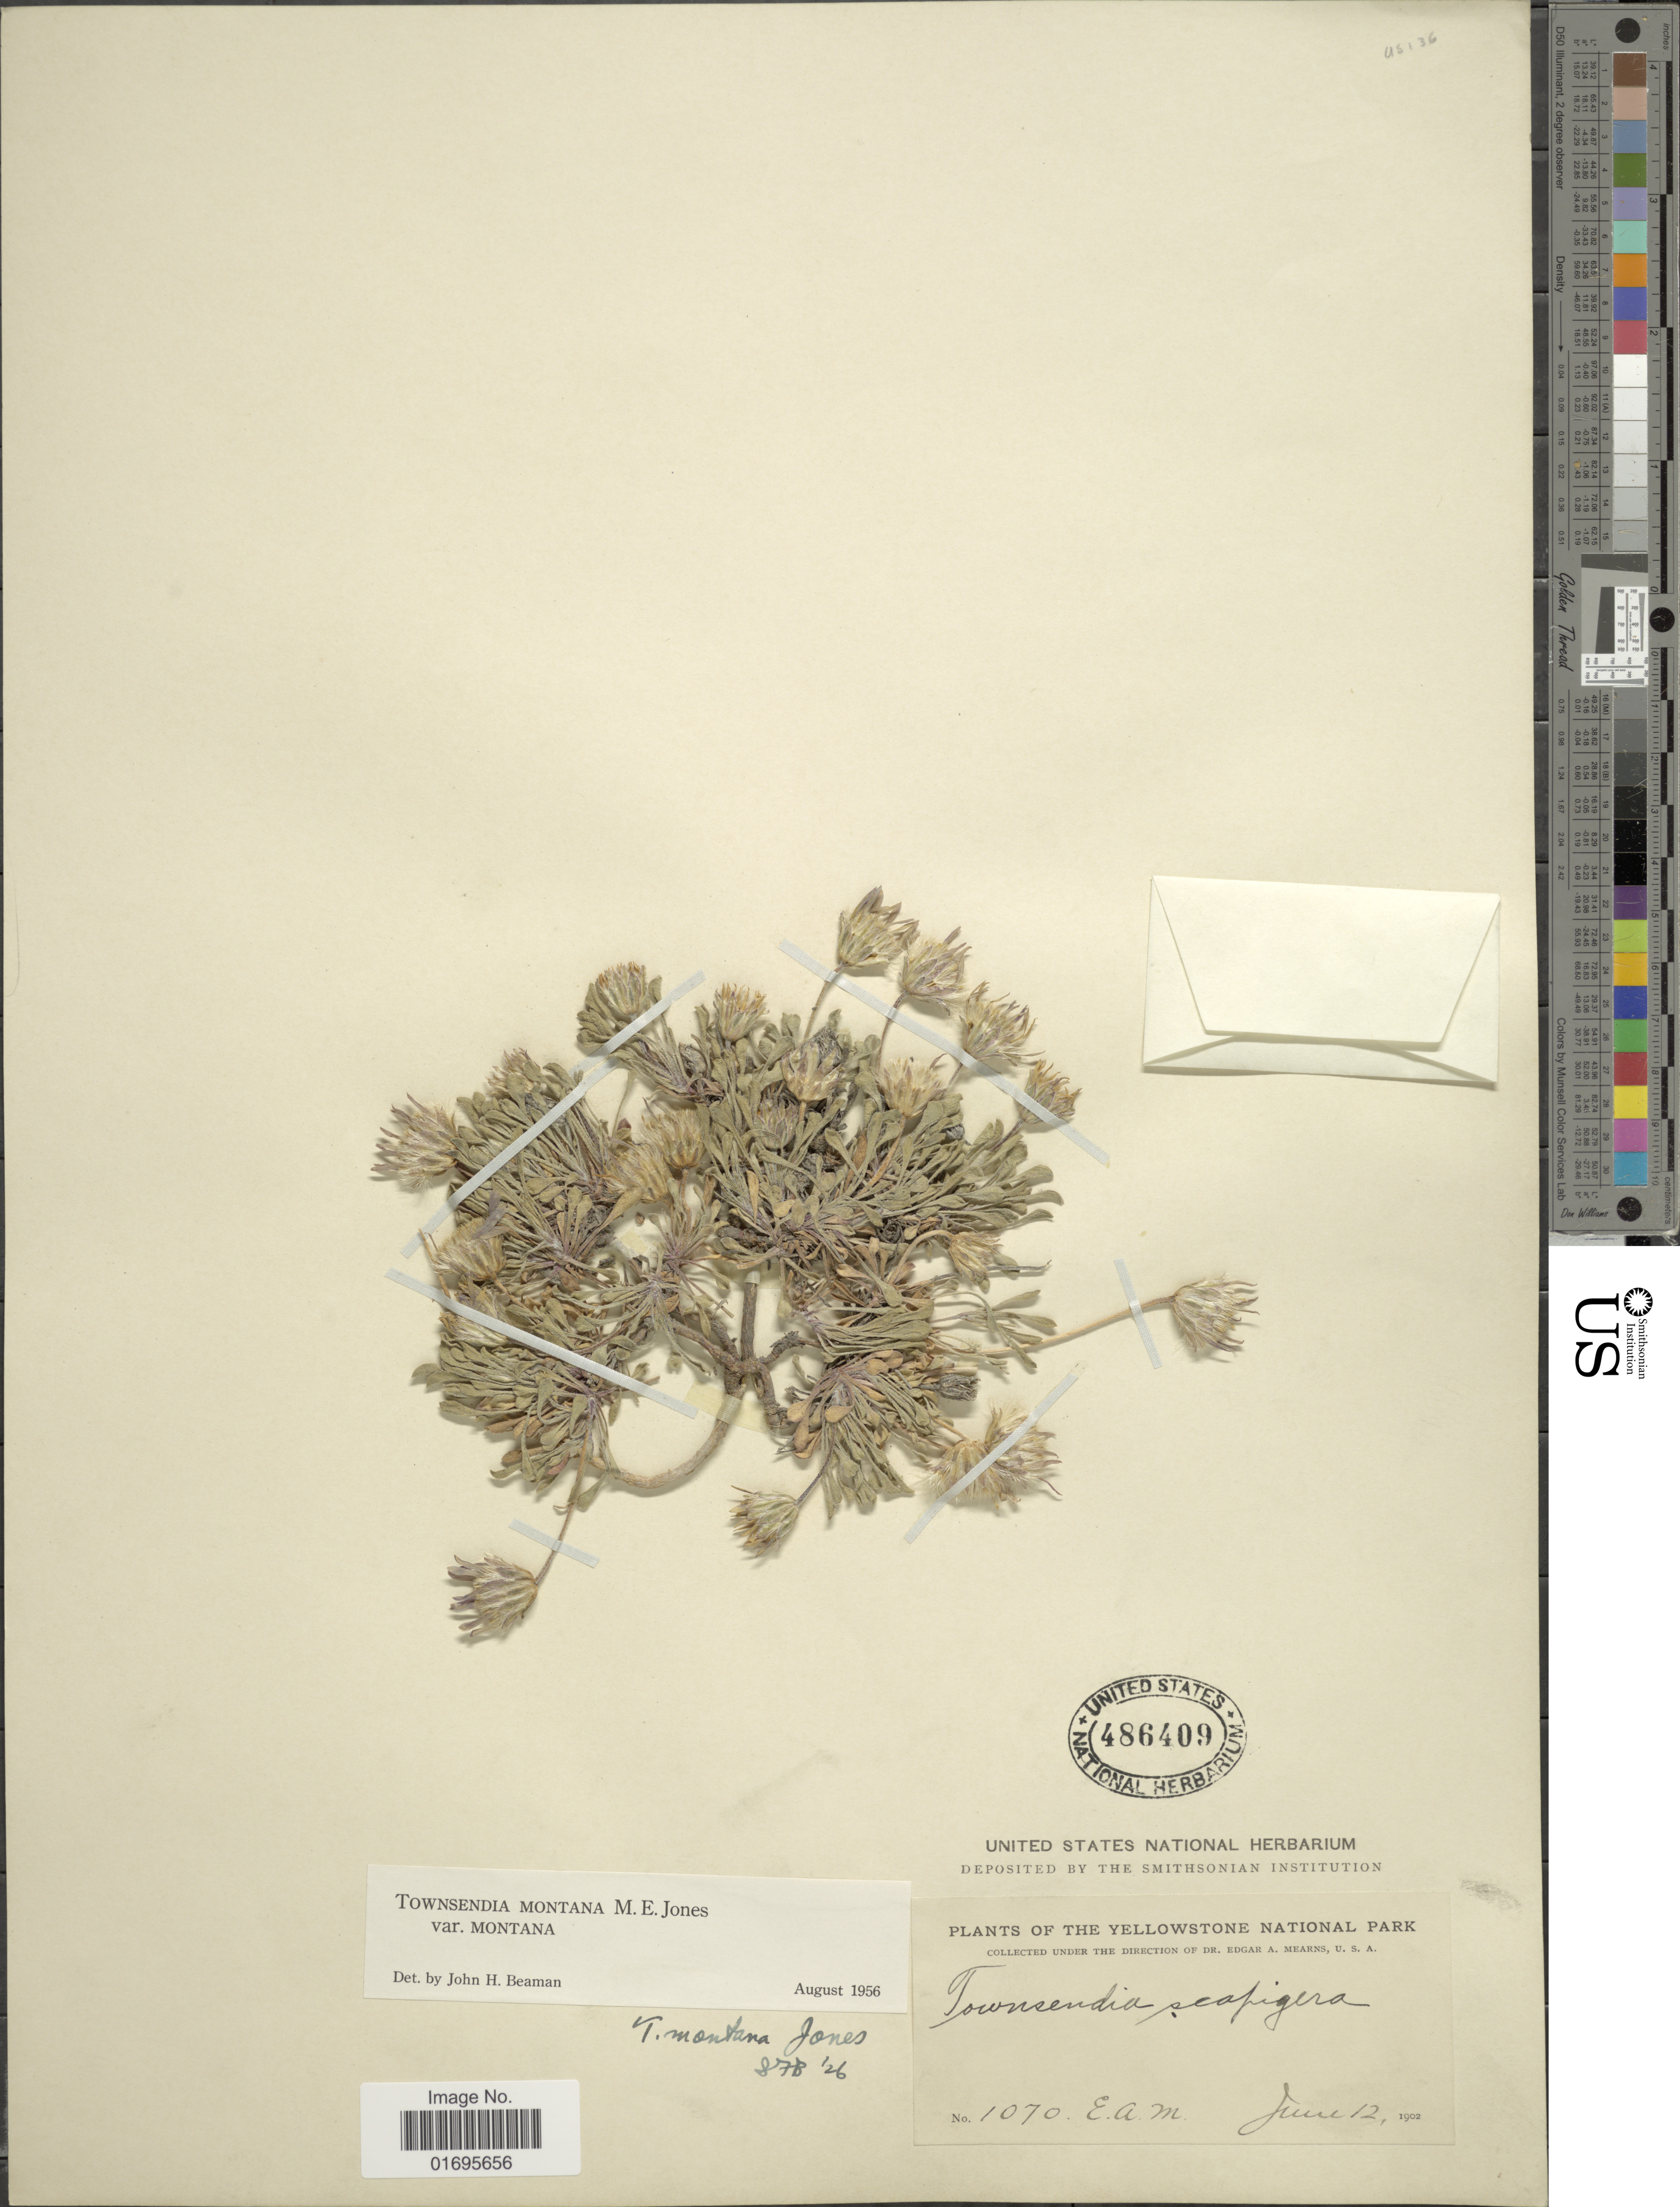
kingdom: Plantae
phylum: Tracheophyta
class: Magnoliopsida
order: Asterales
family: Asteraceae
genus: Townsendia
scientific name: Townsendia montana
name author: M.E. Jones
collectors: E. A. Mearns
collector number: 1070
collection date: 1902-06-12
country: United States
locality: Yellowstone National Park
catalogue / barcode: US 486409